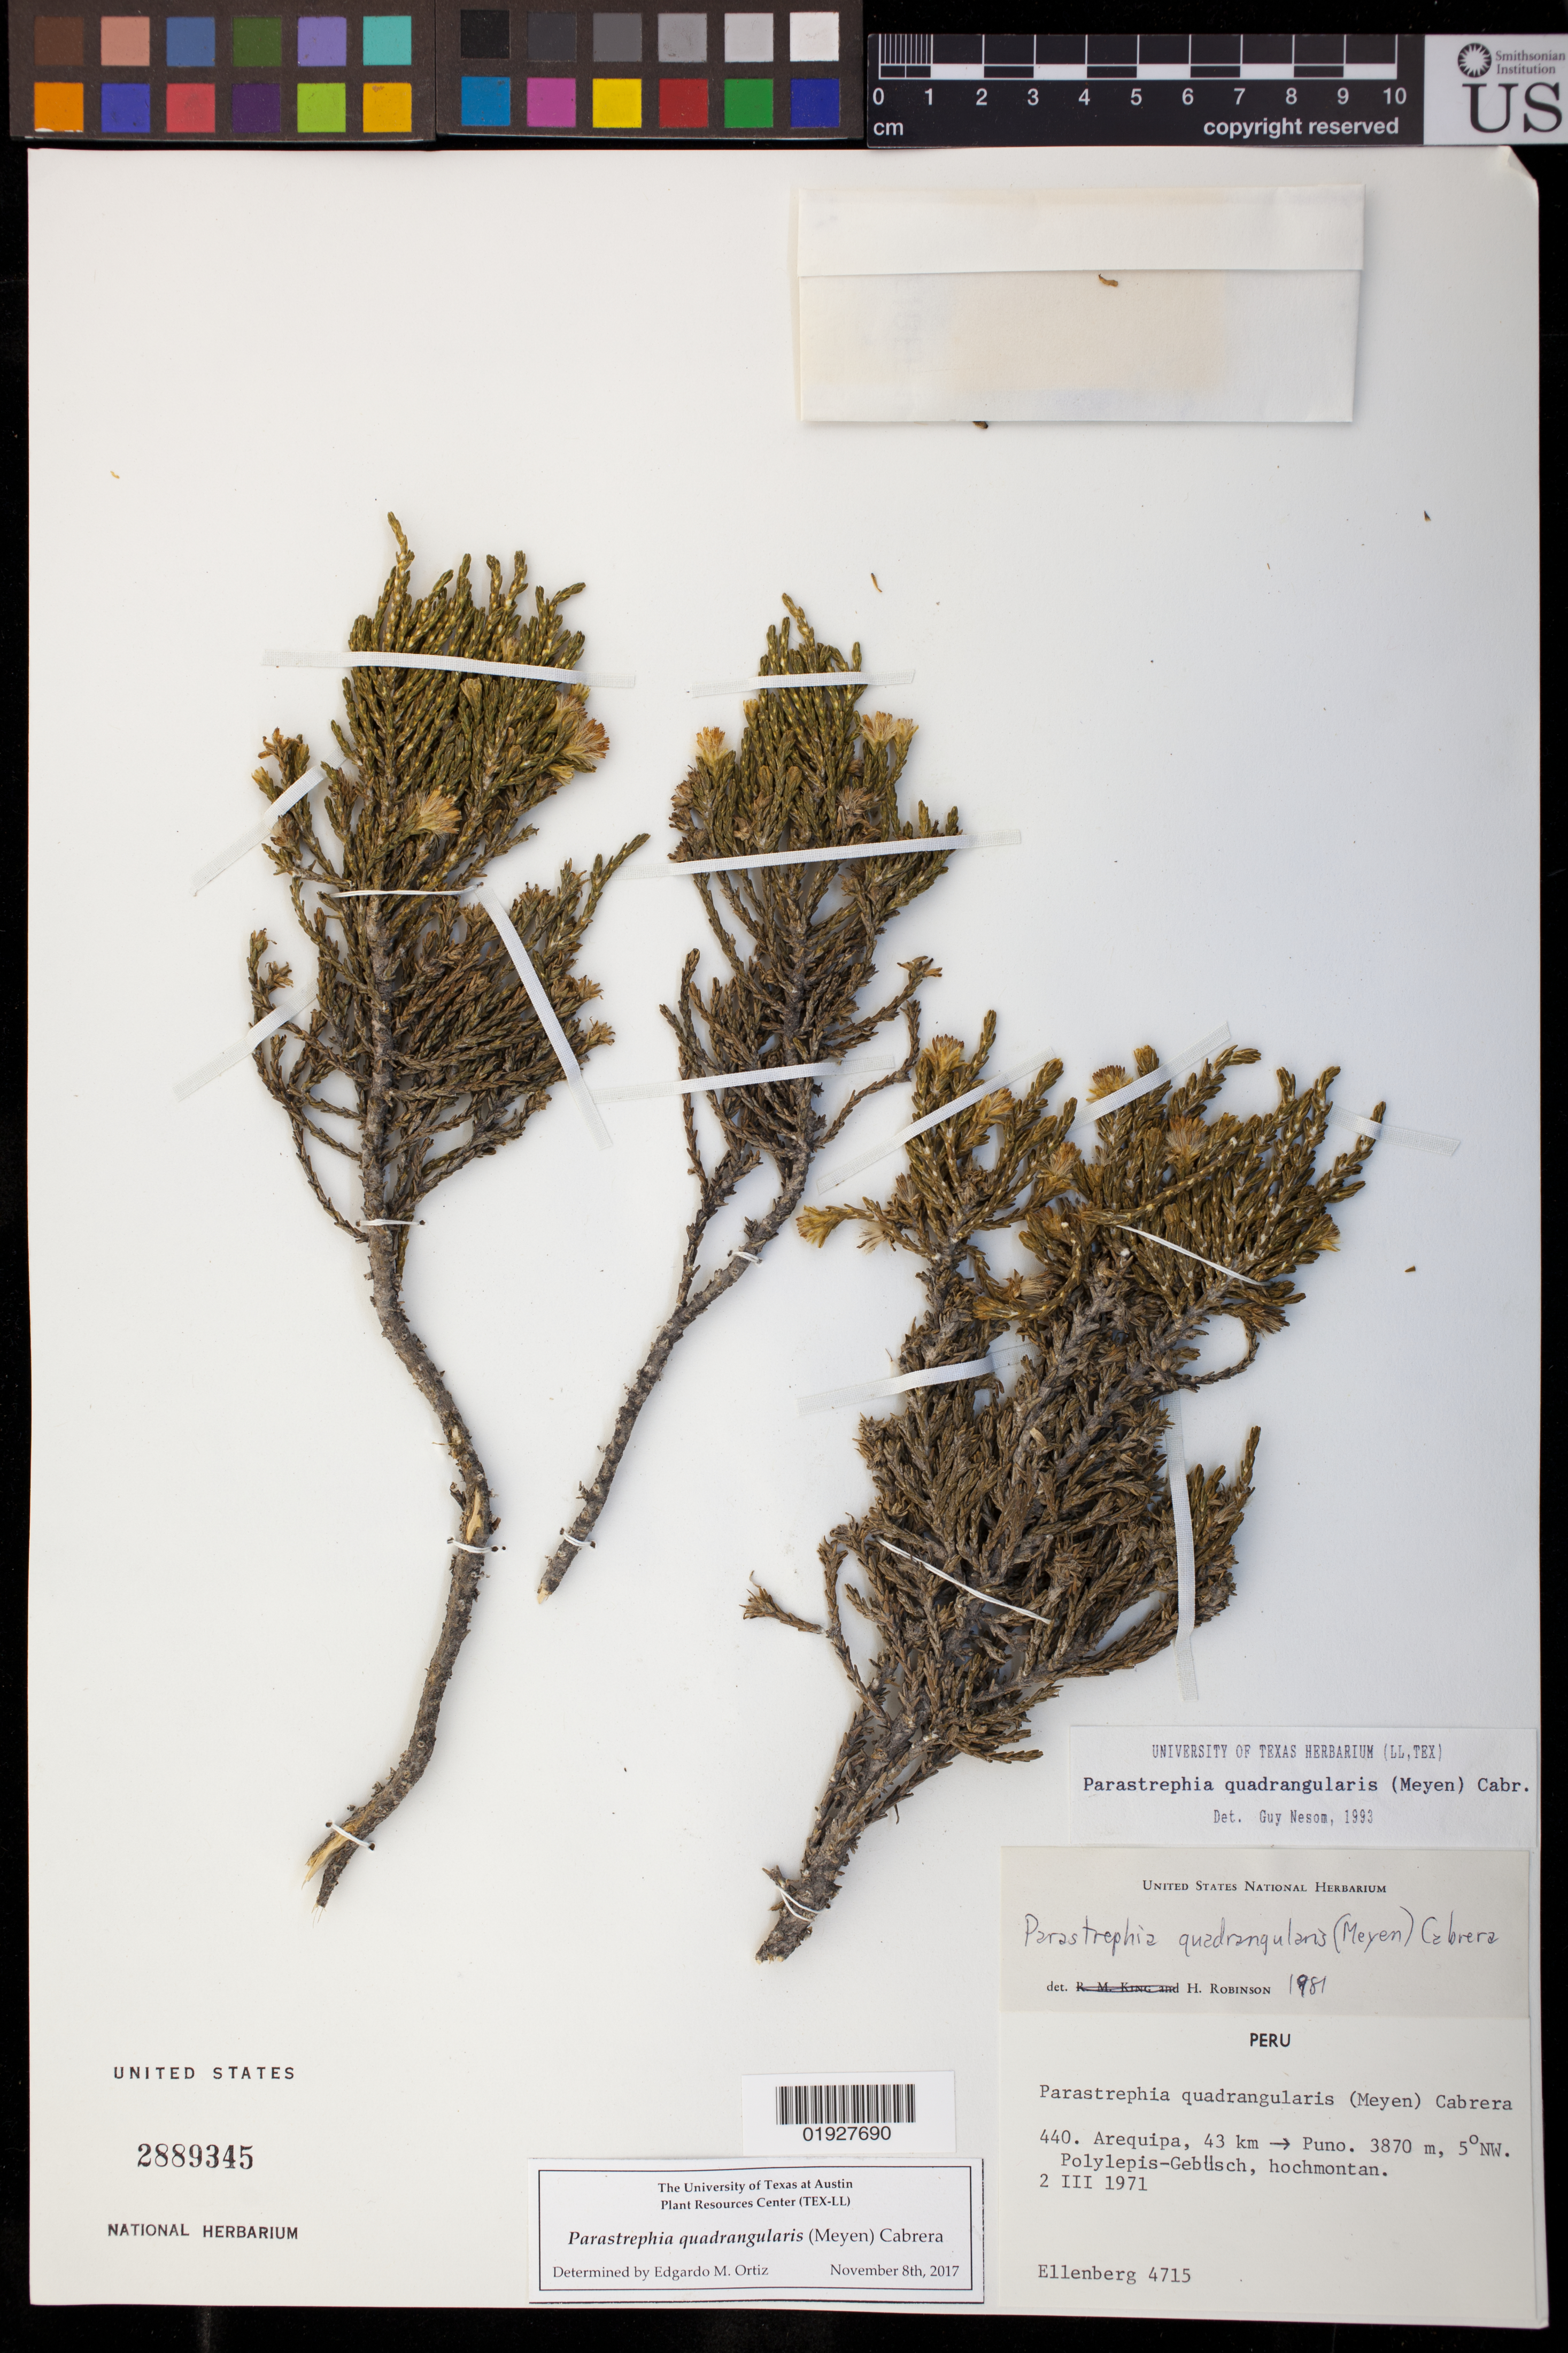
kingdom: Plantae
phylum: Tracheophyta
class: Magnoliopsida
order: Asterales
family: Asteraceae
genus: Parastrephia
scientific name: Parastrephia quadrangularis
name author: (Meyen) Cabrera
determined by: Ortiz, E. M.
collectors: H. Ellenberg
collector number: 4715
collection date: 1971-03-09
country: Peru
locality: Arequipa, 43 km to Puno. Polylepis-Gebusch, hochmontan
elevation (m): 3870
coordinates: S, ?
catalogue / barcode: US 2889345